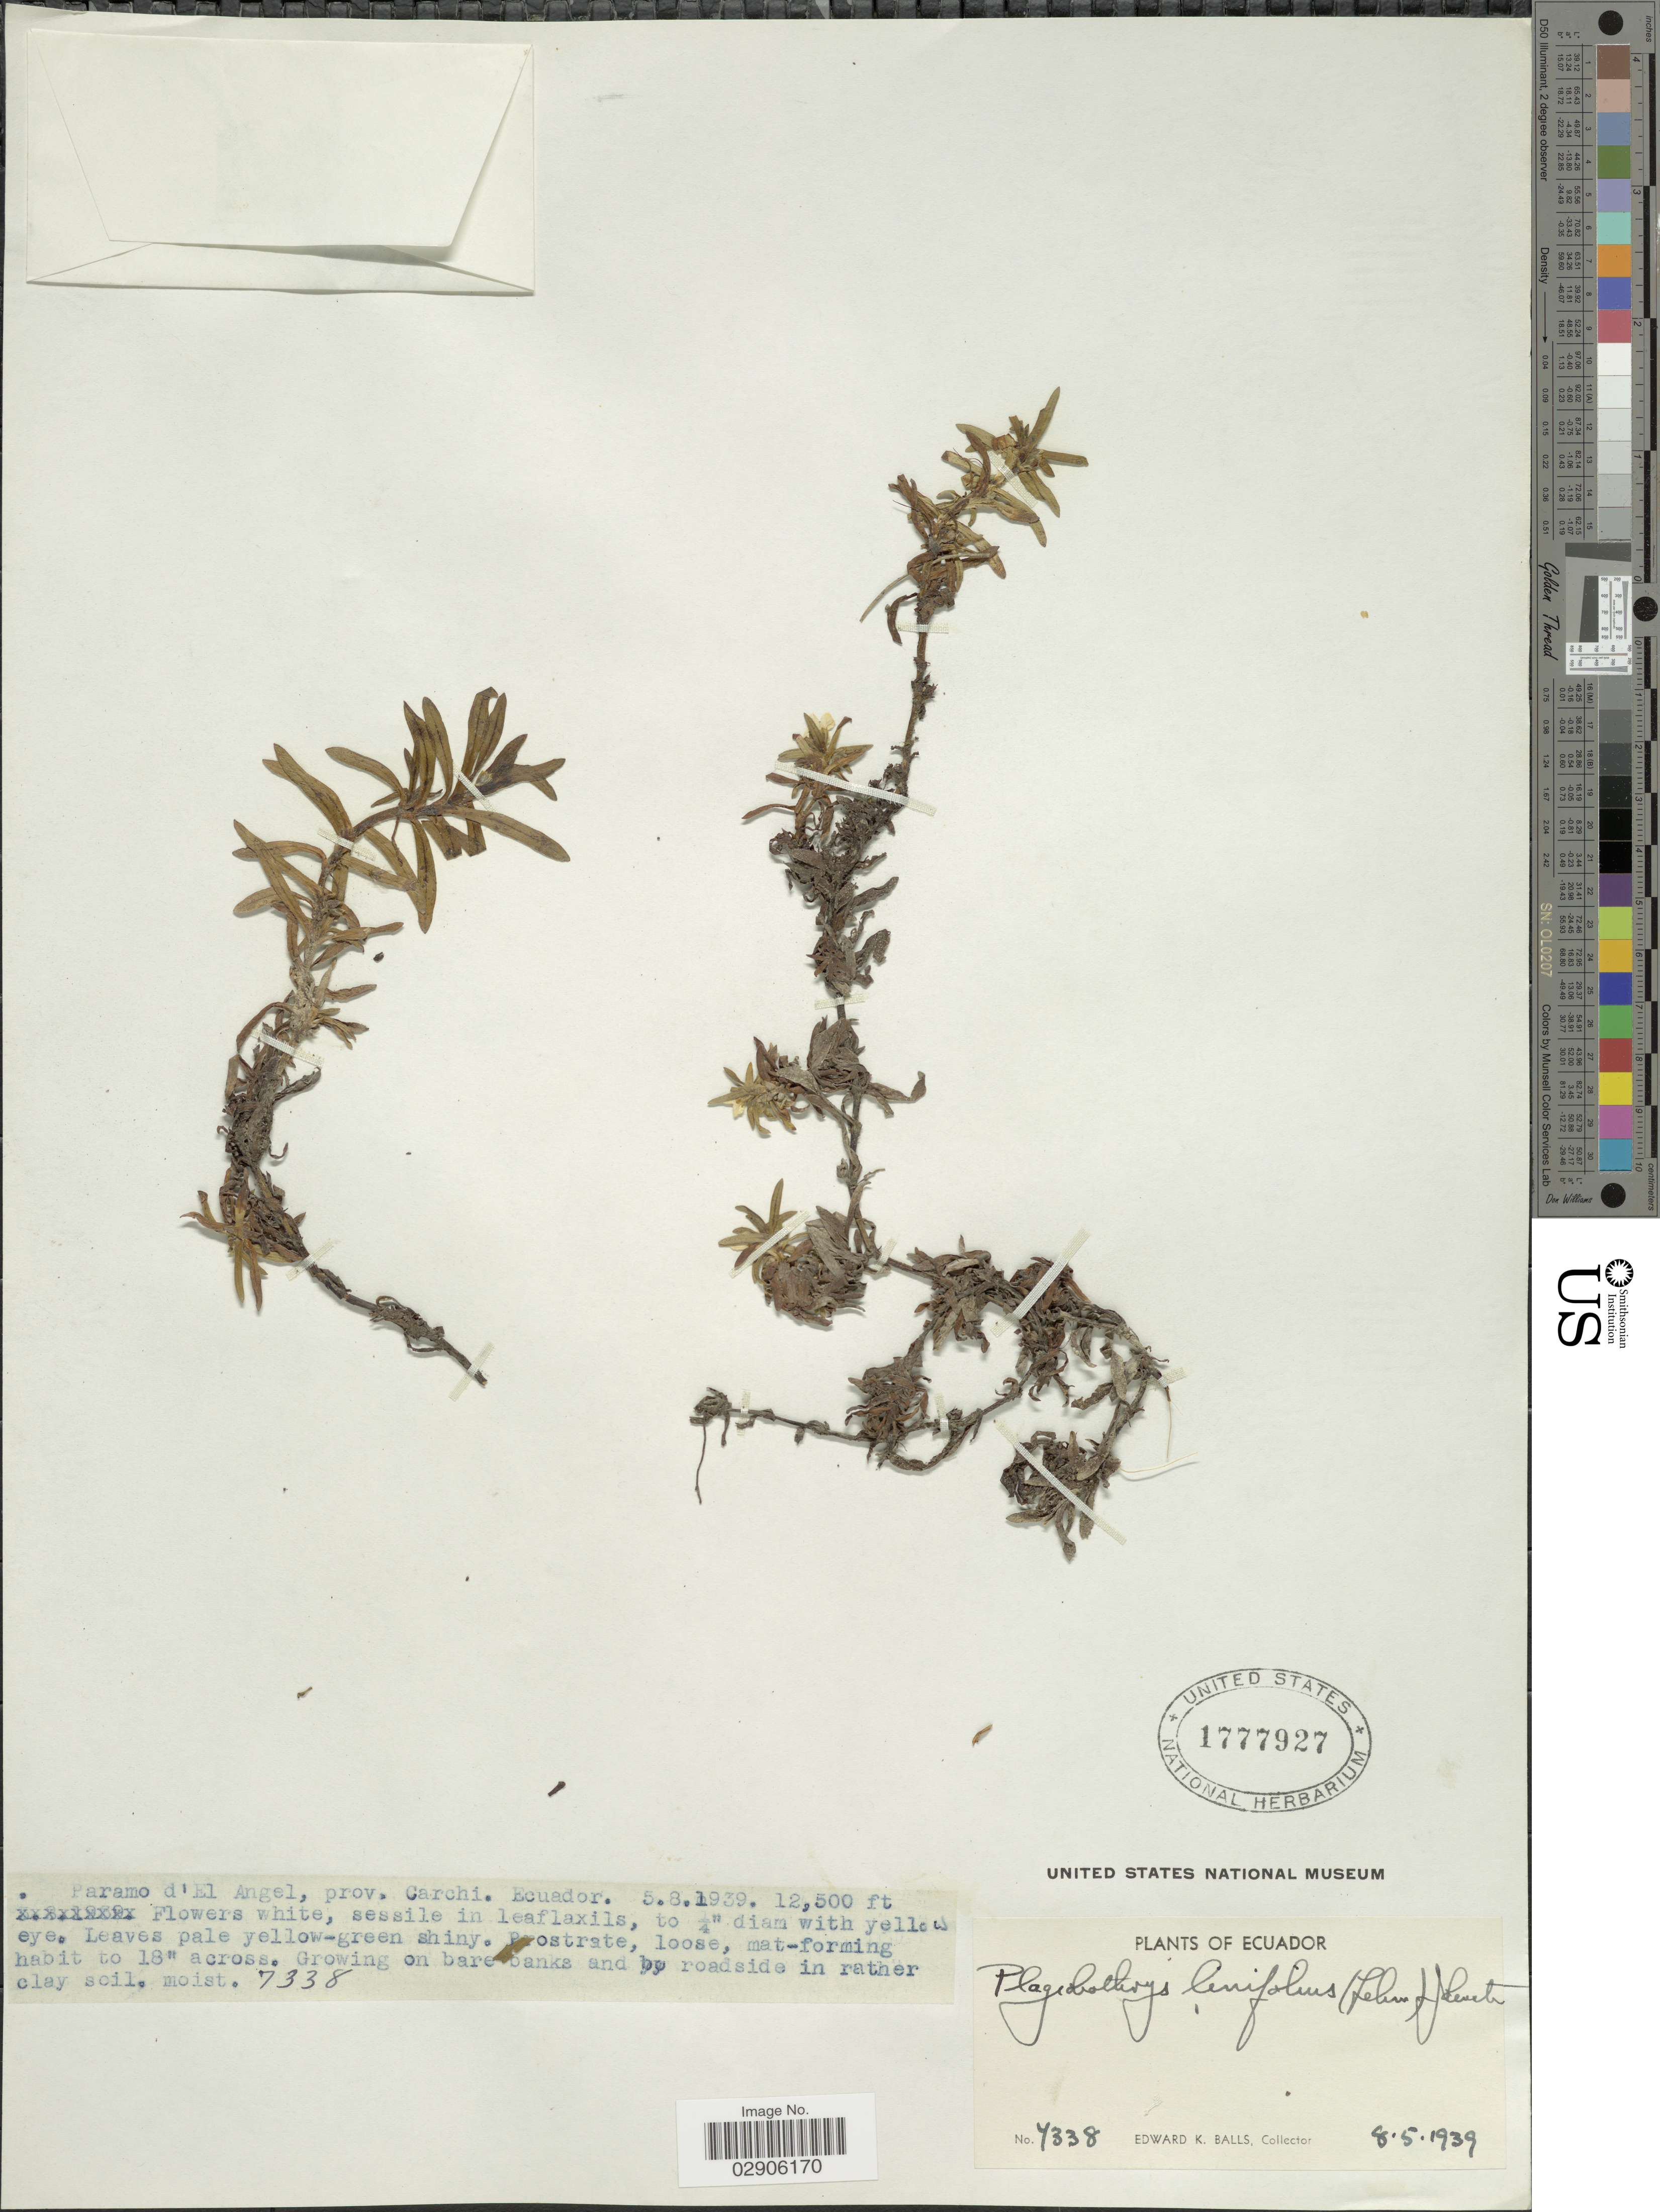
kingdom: Plantae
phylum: Tracheophyta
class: Magnoliopsida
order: Boraginales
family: Boraginaceae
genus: Plagiobothrys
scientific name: Plagiobothrys linifolius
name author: (Willd. ex Lehm.) I.M. Johnst.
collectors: E. K. Balls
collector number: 7338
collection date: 1939-08-05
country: Ecuador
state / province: Carchi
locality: Paramo d'El Angel, prov. Carchi.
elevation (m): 3810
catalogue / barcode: US 1777927